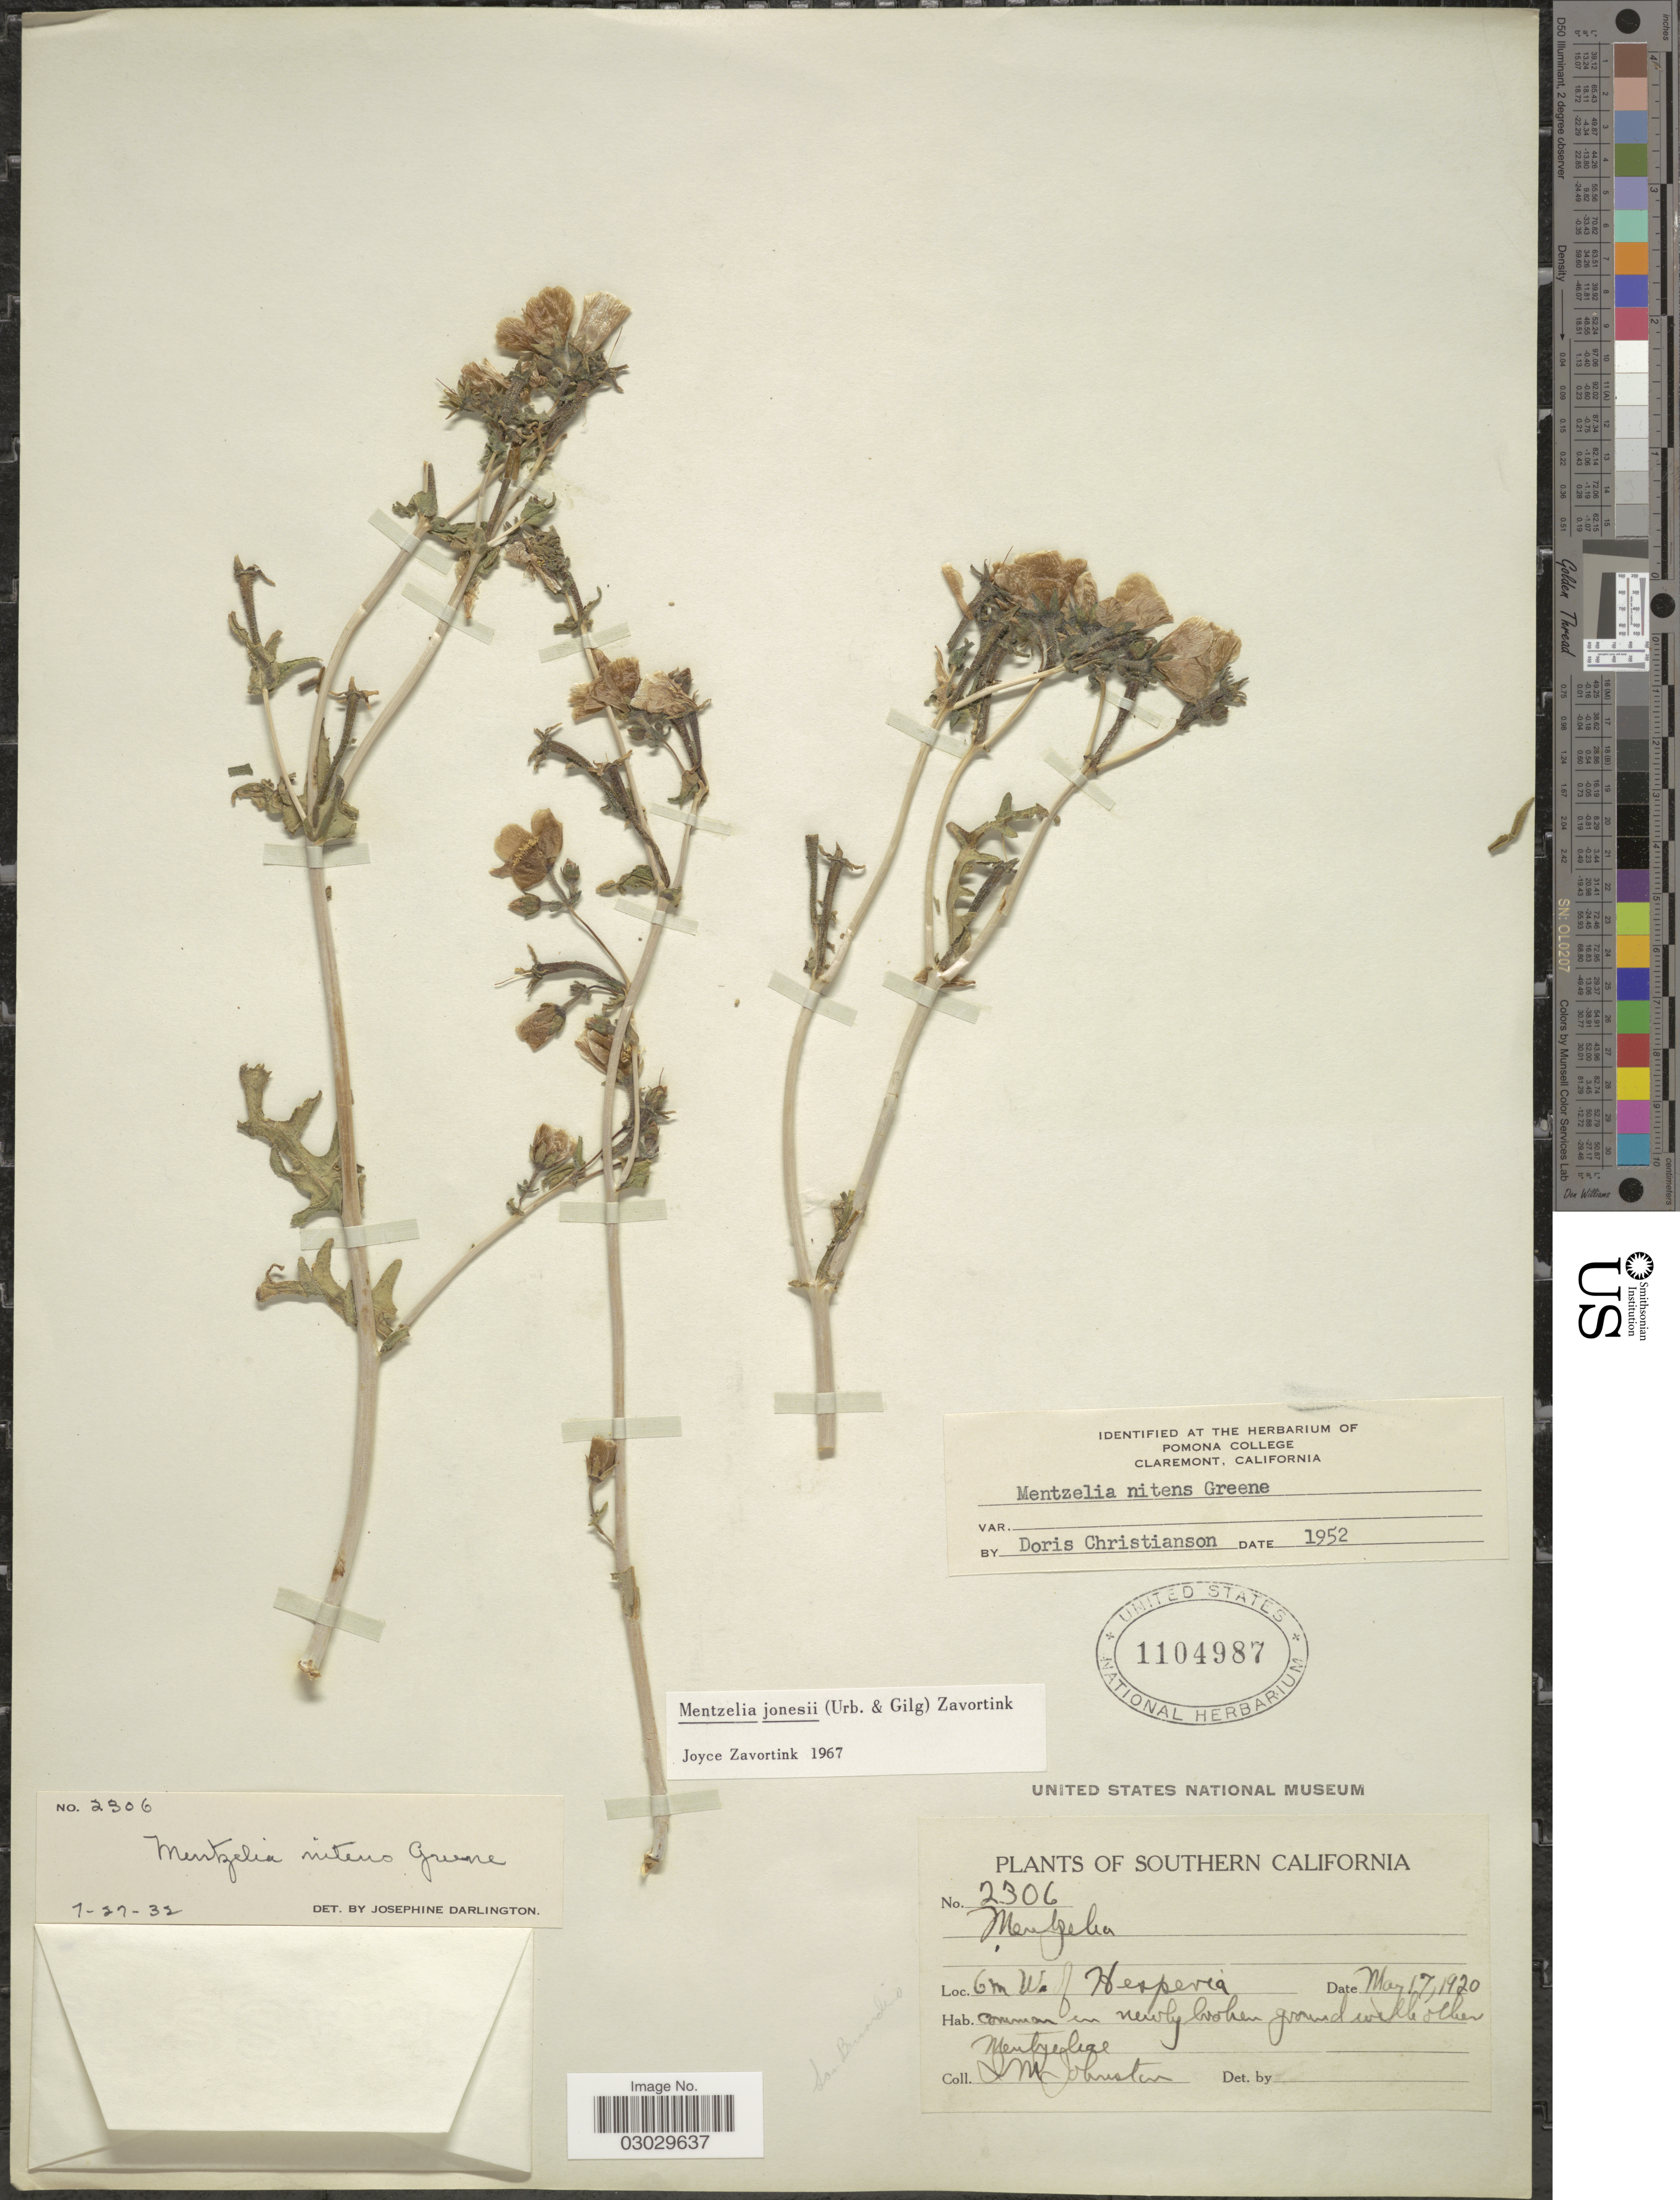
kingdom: Plantae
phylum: Tracheophyta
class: Magnoliopsida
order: Cornales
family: Loasaceae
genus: Mentzelia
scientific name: Mentzelia jonesii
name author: (Urb. & Gilg) H.J. Thomps. & J.E. Roberts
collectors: I.M. Johnston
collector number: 2306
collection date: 1920-05-17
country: United States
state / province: California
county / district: San Bernardino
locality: Southern California, 6 m W. of Hesperia. San Bernardino.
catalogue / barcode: US 1104987